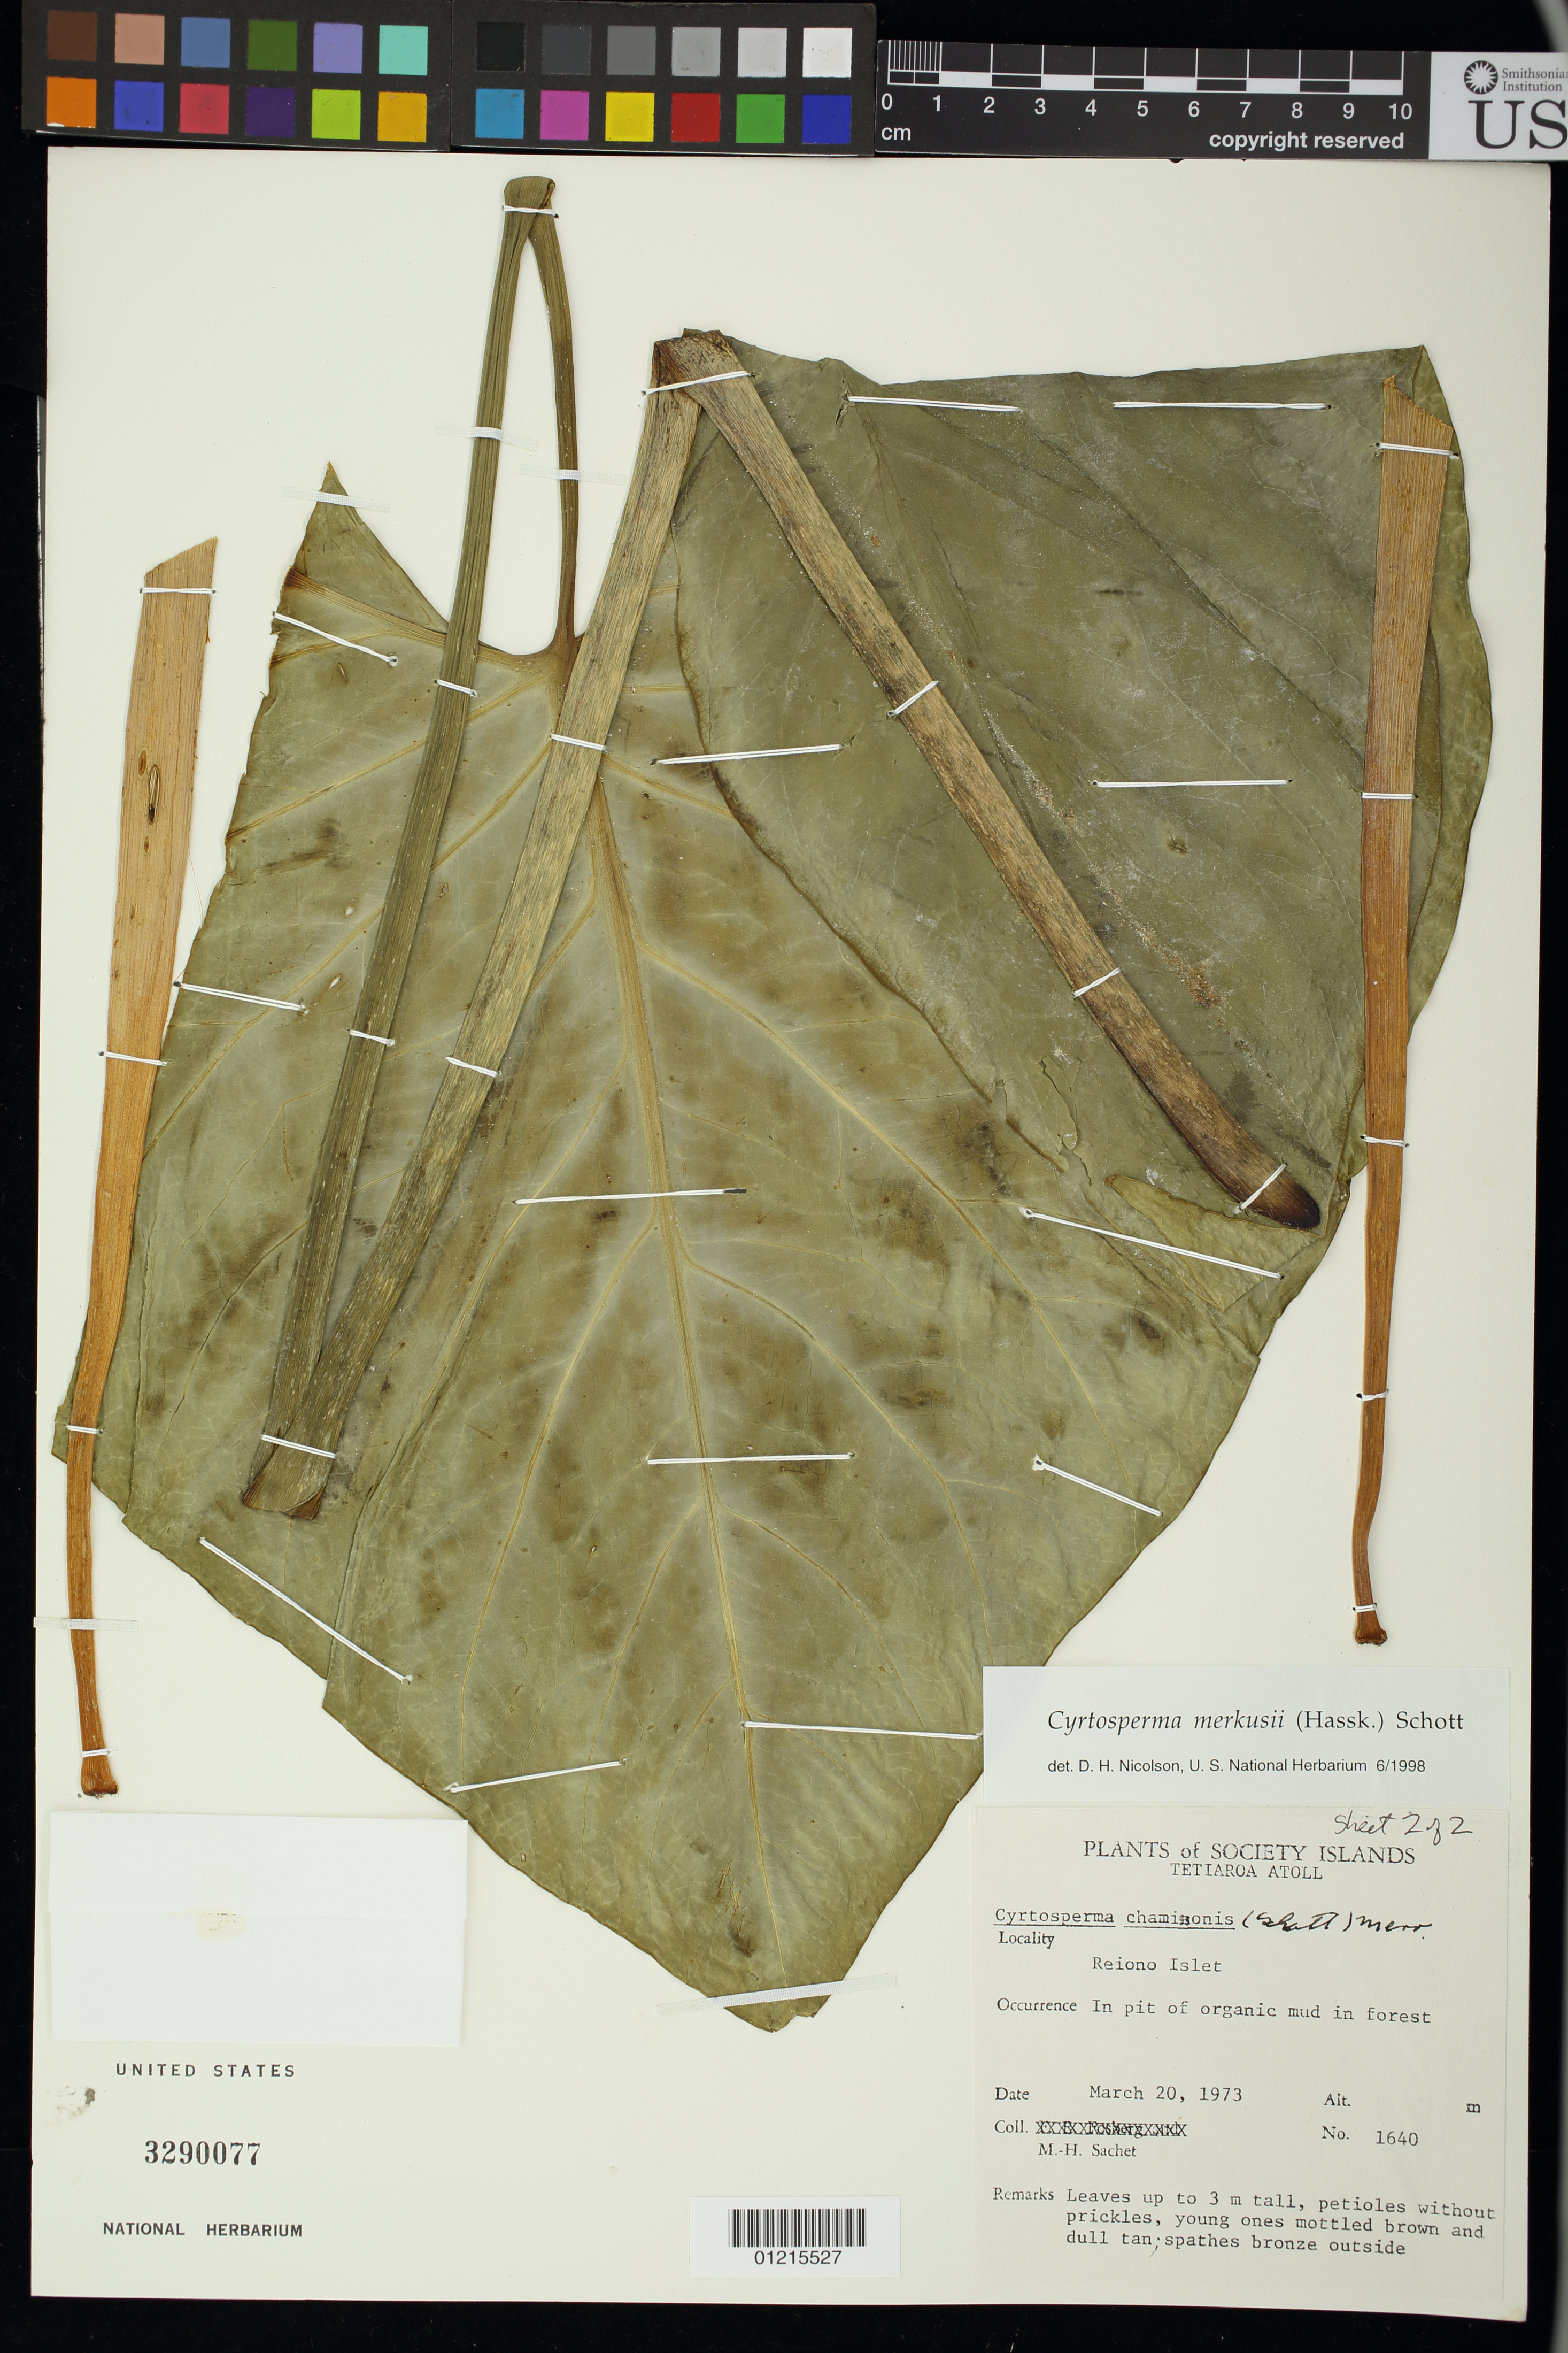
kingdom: Plantae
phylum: Tracheophyta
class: Liliopsida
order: Alismatales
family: Araceae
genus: Cyrtosperma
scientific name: Cyrtosperma merkusii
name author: (Hassk.) Schott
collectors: M.-H. Sachet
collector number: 1640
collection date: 1973-03-20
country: French Polynesia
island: Tetiaroa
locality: Reiono islet.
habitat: forest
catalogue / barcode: US 3290077